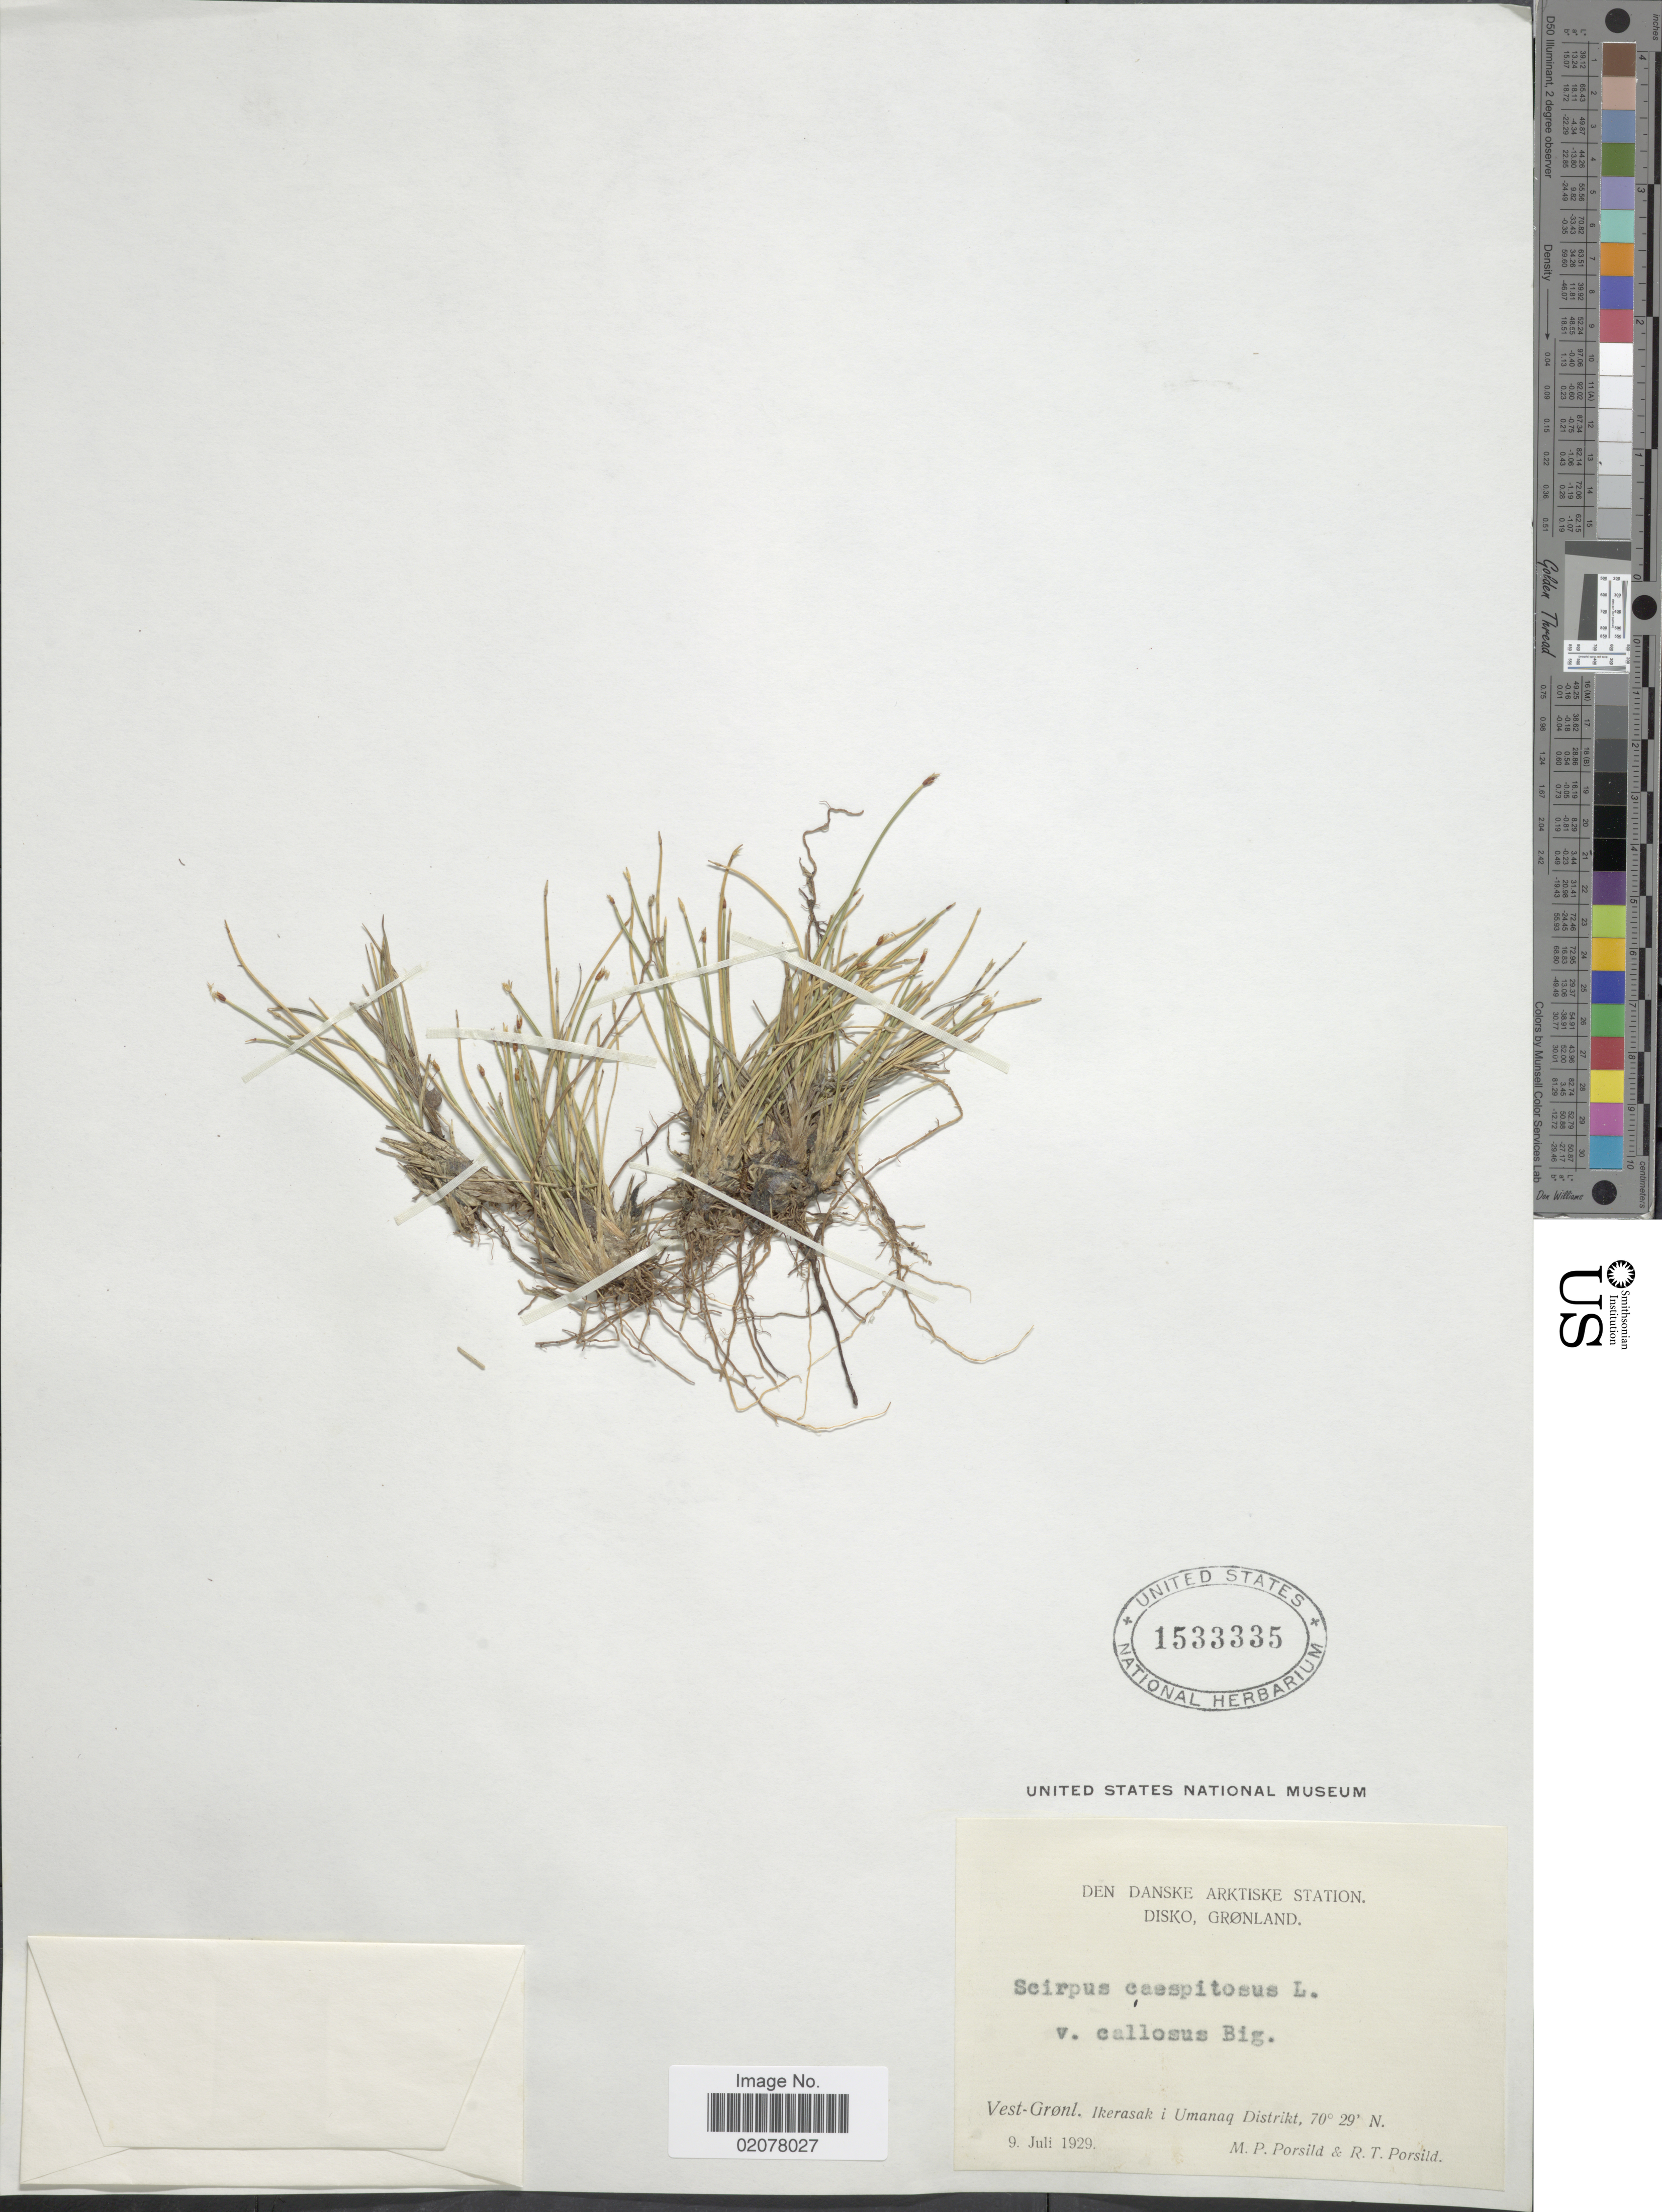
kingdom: Plantae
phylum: Tracheophyta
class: Liliopsida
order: Poales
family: Cyperaceae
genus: Trichophorum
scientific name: Trichophorum cespitosum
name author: (L.) Hartm.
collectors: M. P. Porsild & R. T. Porsild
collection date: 1929-07-09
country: Greenland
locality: Den Danske Arktiske Station. Disko, Grønland. Vest-Grønl. Ikerasak i Umanaq Distrikt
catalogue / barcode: US 1533335